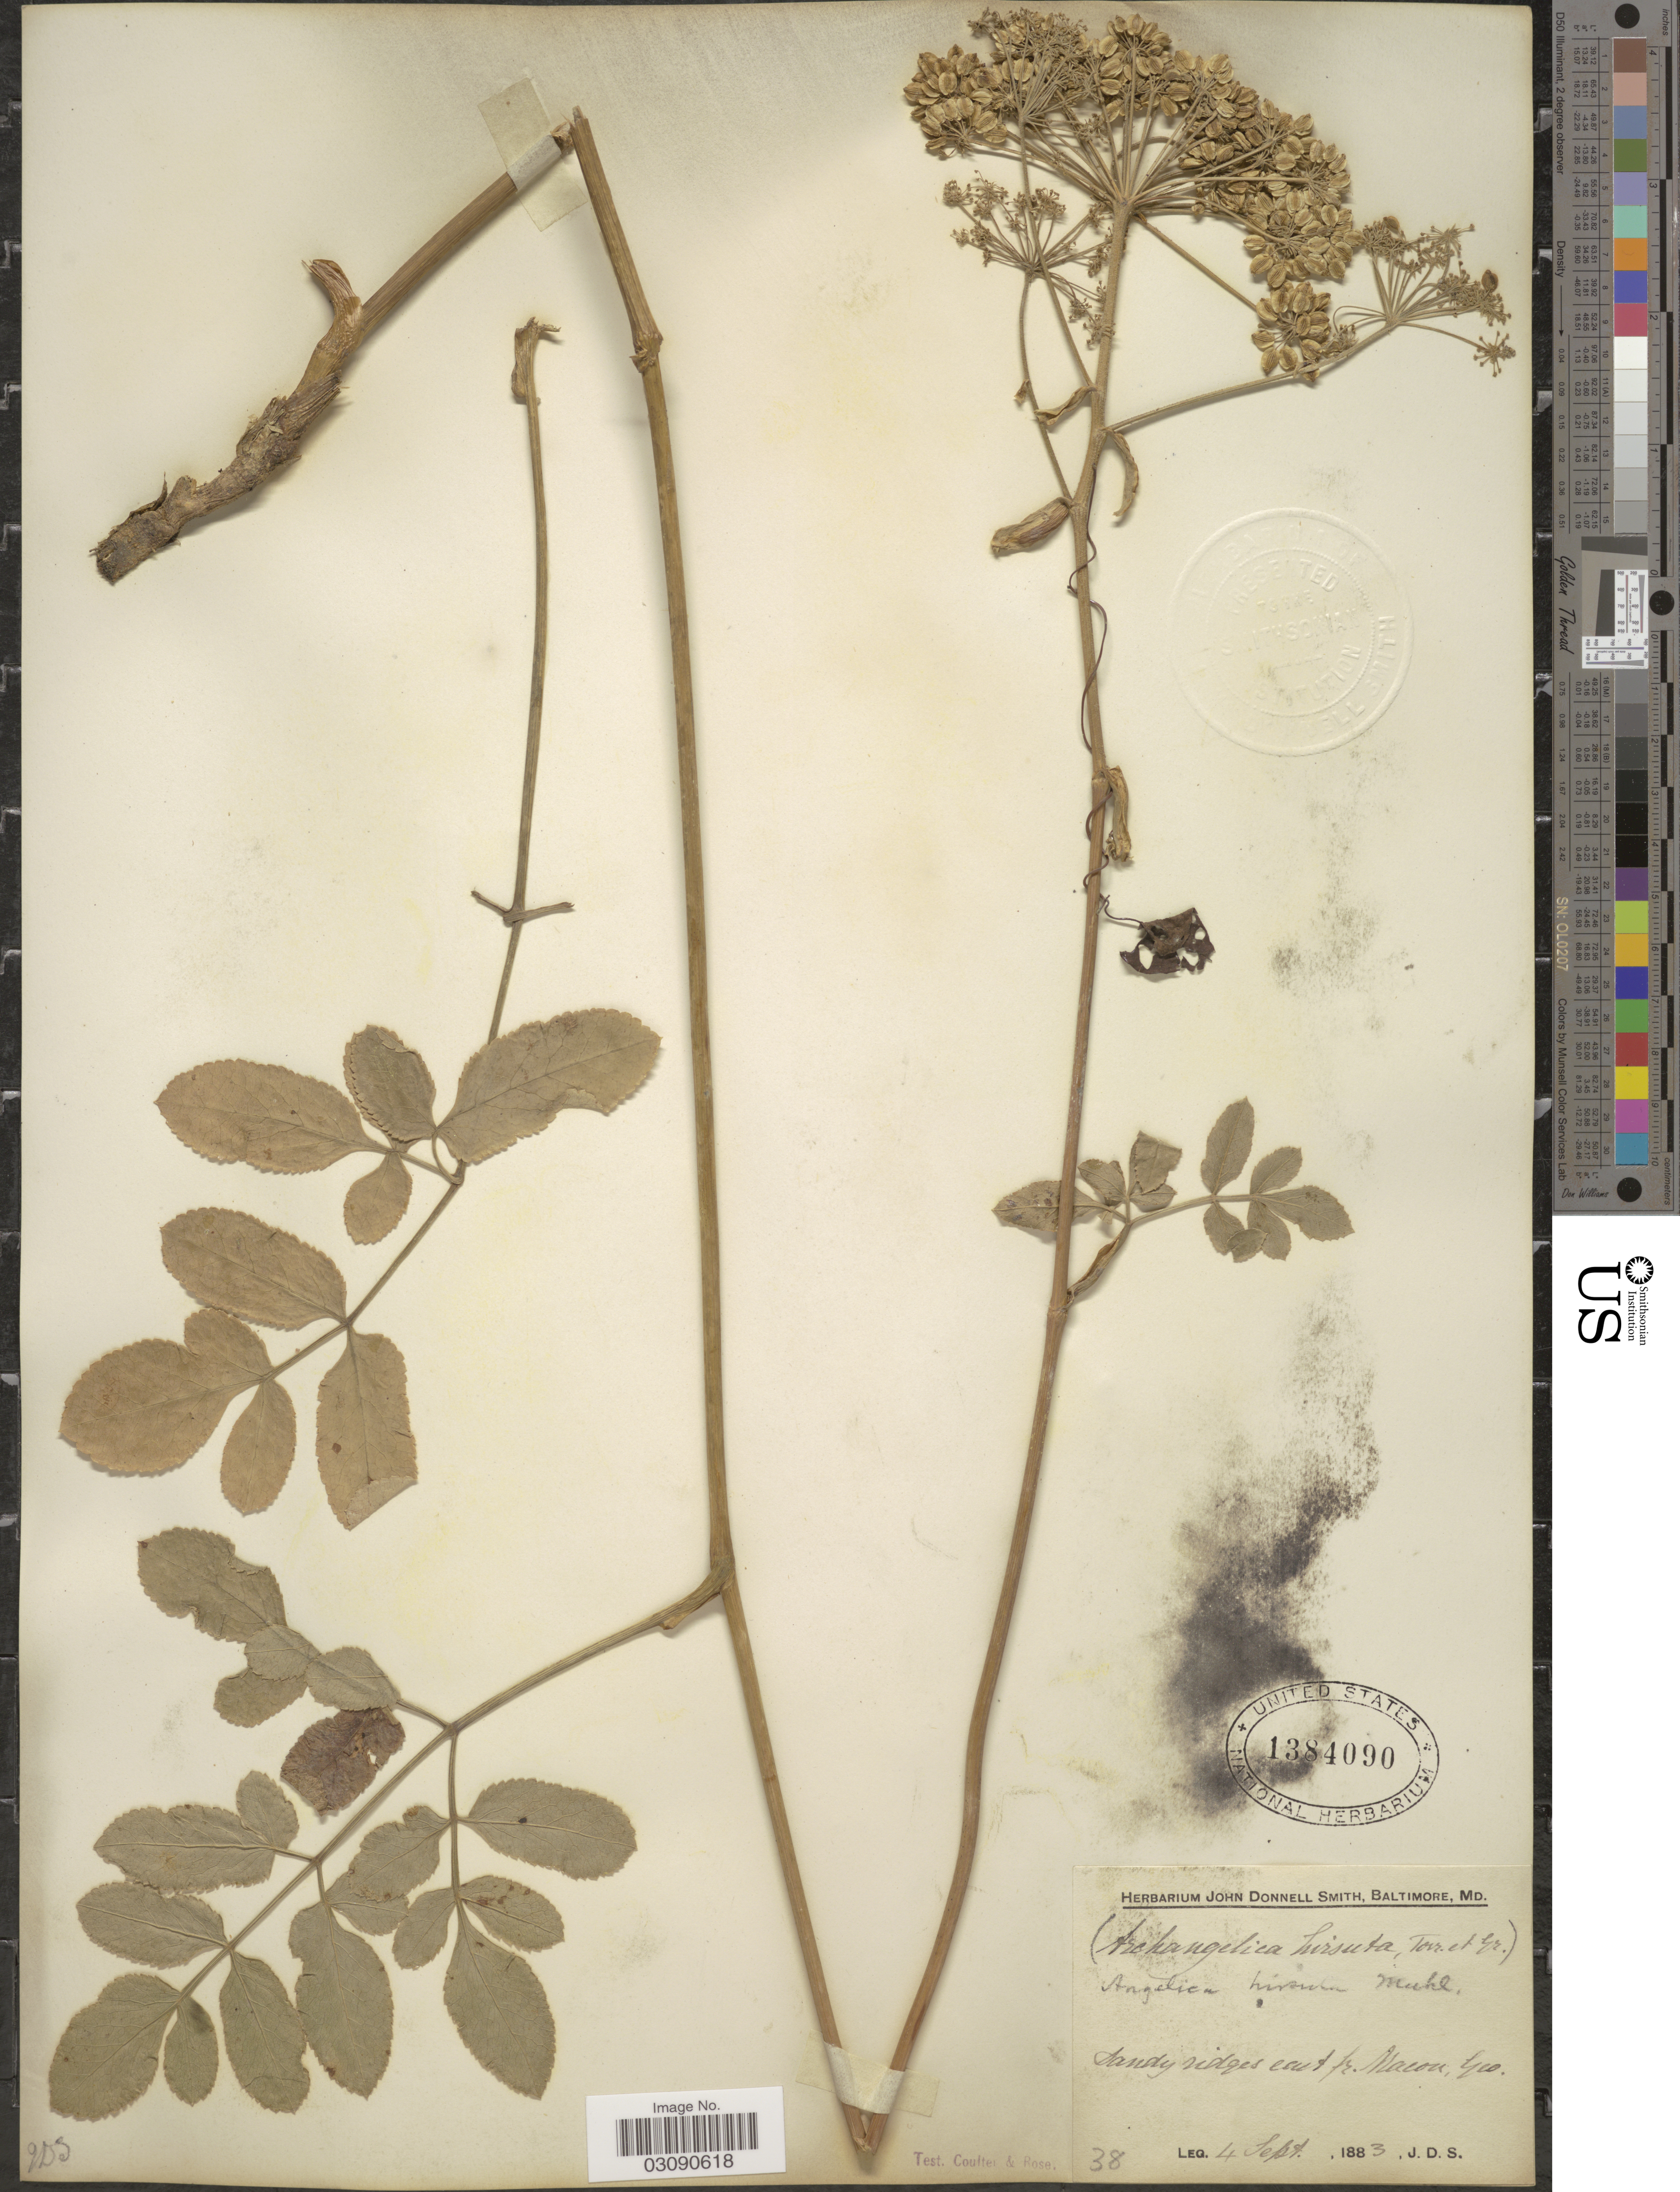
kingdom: Plantae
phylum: Tracheophyta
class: Magnoliopsida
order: Apiales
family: Apiaceae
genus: Angelica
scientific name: Angelica venenosa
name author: (Greenway) Fernald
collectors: J. Donnell Smith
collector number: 38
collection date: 1883-09-04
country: United States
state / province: Georgia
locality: Sandy ridges east fr. Macou.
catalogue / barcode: US 1384090